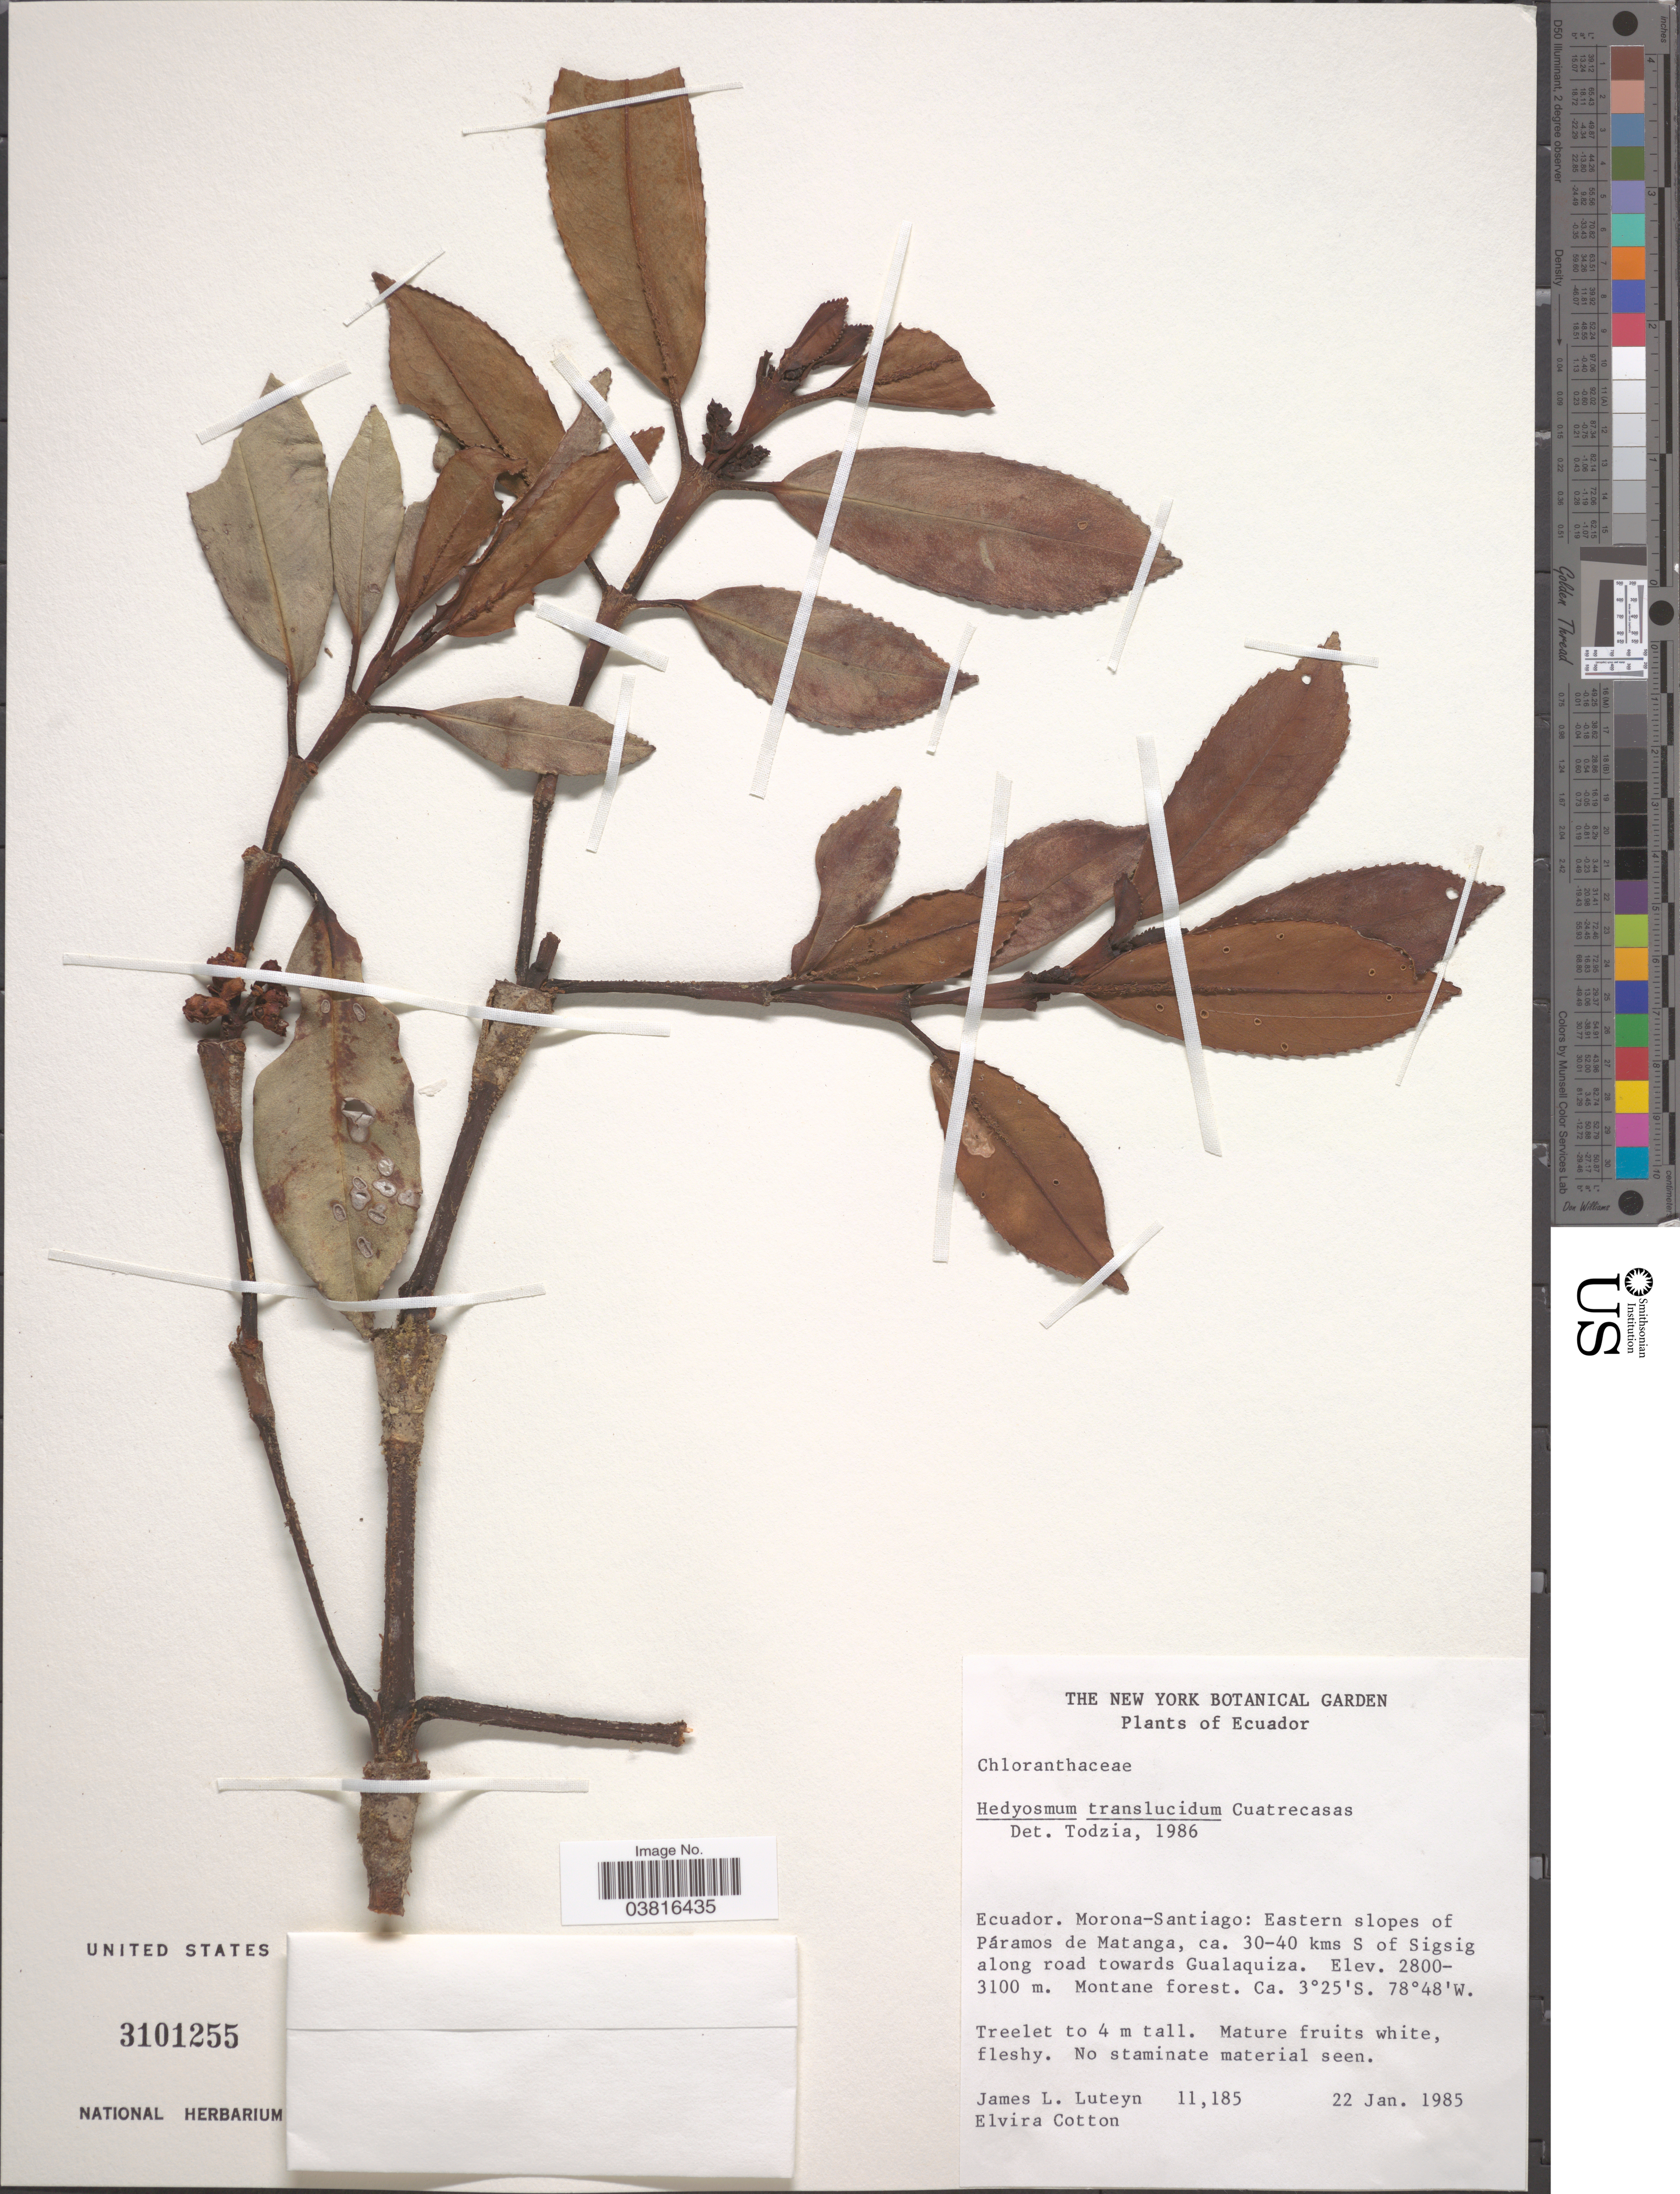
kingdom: Plantae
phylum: Tracheophyta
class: Magnoliopsida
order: Chloranthales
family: Chloranthaceae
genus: Hedyosmum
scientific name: Hedyosmum translucidum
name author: Cuatrec.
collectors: J. L. Luteyn & E. Cotton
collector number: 11185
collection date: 1985-01-22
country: Ecuador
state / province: Morona-Santiago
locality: Eastern slopes of Páramos de Matanga, ca. 30-40 kms S of Sigsig along road towards Gualaquiza.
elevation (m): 2800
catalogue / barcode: US 3101255